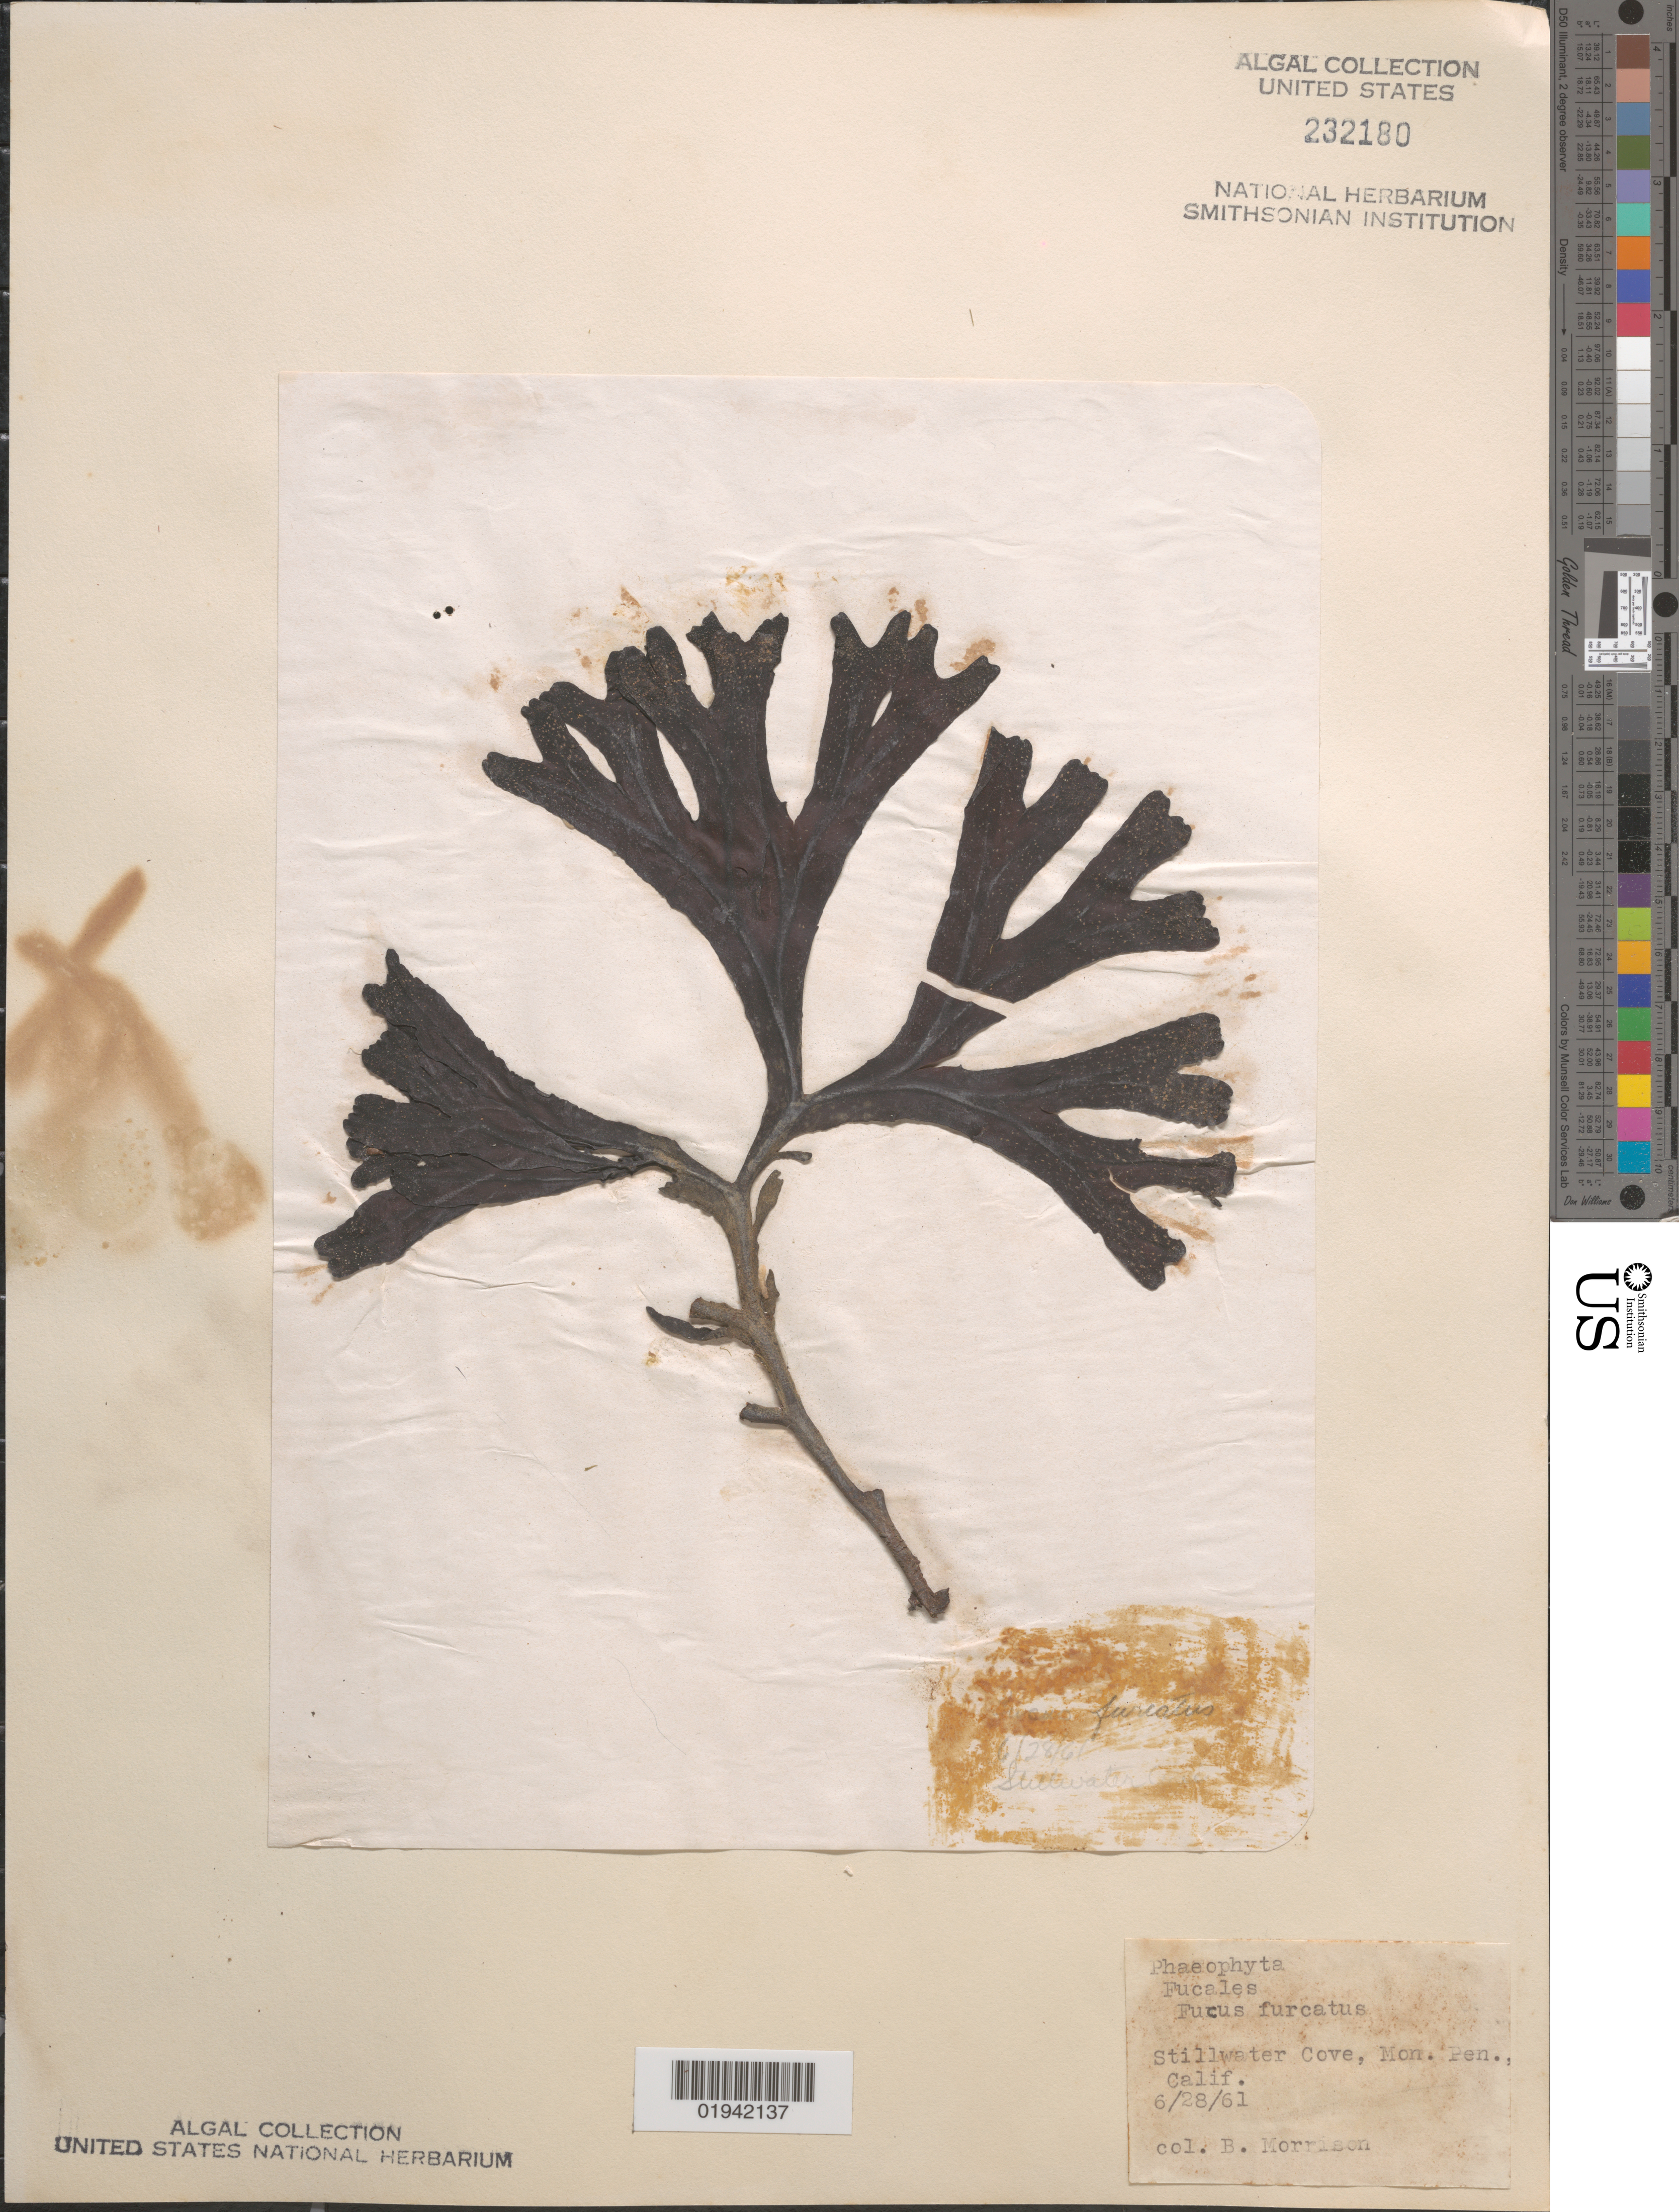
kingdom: Chromista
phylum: Ochrophyta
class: Phaeophyceae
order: Fucales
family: Fucaceae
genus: Fucus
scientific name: Fucus distichus subsp. evanescens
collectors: B. Morrison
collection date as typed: Transcribed d/m/y: 28/6/61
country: United States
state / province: California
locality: Stillwater Cove, Mon. Pen.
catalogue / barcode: US 232180